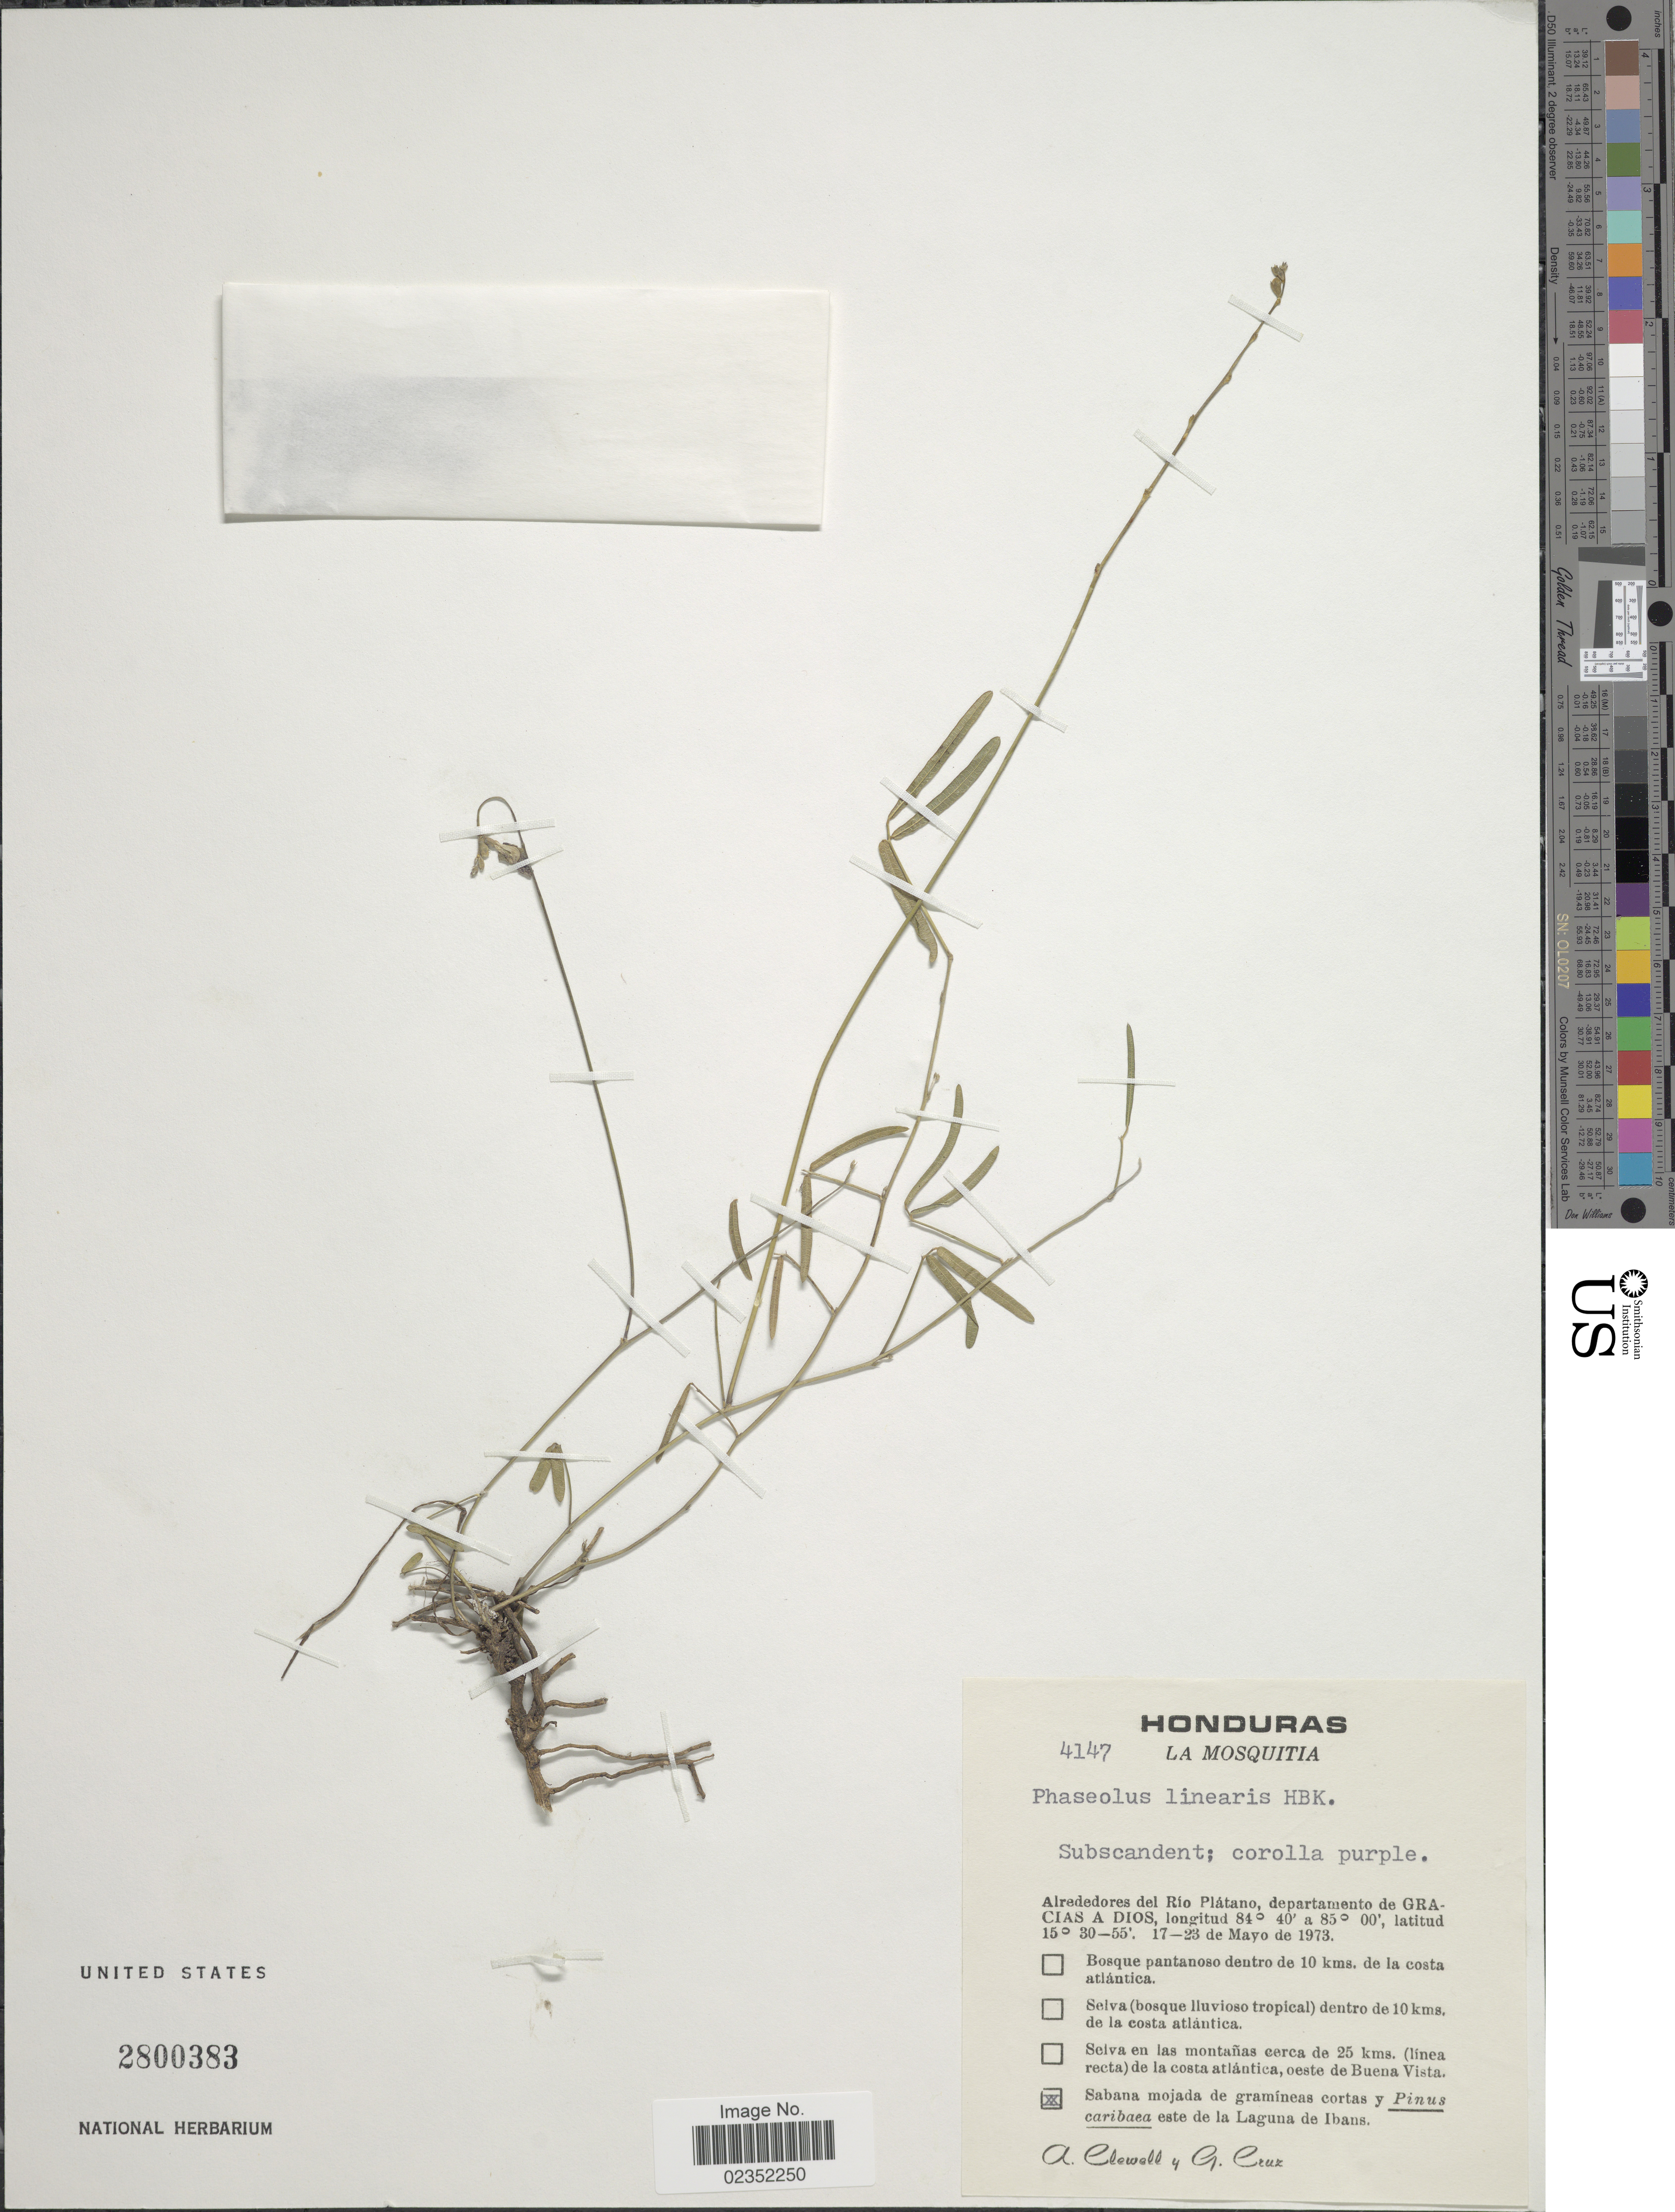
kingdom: Plantae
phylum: Tracheophyta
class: Magnoliopsida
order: Fabales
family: Fabaceae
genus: Macroptilium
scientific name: Macroptilium gracile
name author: (Poepp. ex Benth.) Urb.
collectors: A. Clewell & G. Cruz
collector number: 4147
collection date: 1973-05-17/1973-05-23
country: Honduras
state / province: Gracias de Dios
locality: La Mosquitia. Alrededores del Río Plátano, departamento de Gracias a Dios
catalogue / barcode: US 2800383